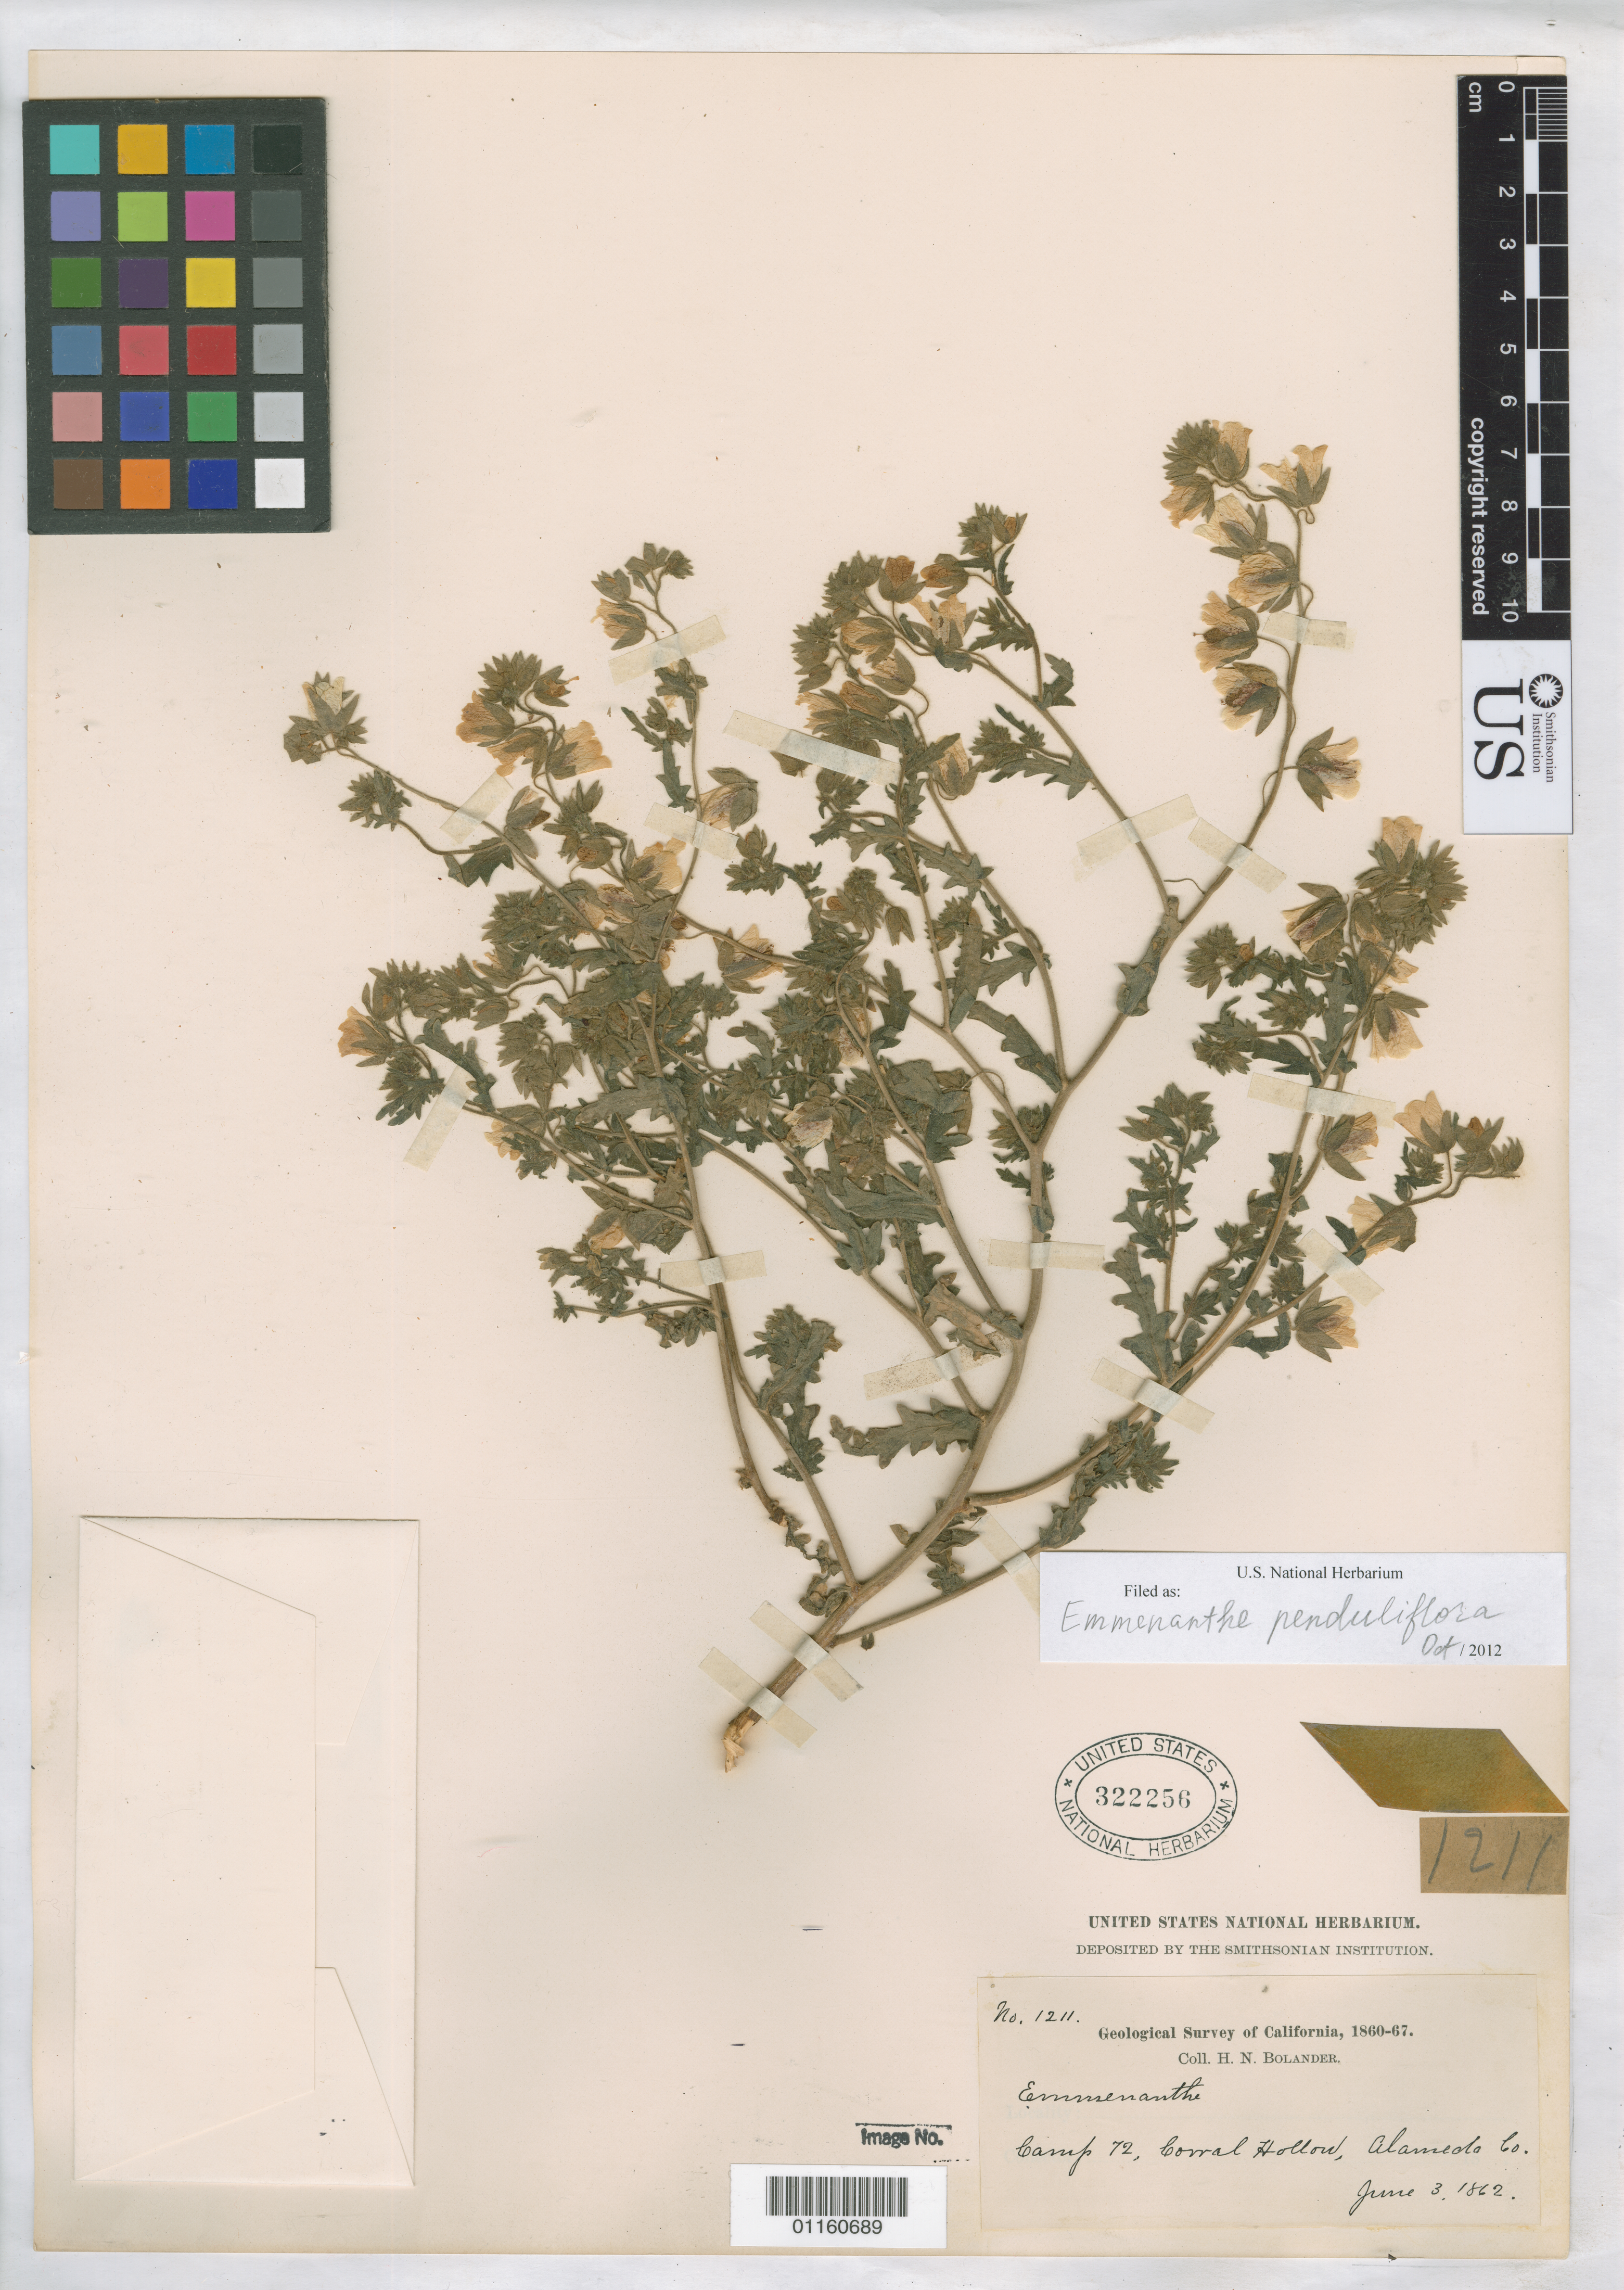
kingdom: Plantae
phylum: Tracheophyta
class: Magnoliopsida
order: Boraginales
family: Hydrophyllaceae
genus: Emmenanthe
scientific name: Emmenanthe penduliflora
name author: Benth.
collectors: H. Bolander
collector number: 1211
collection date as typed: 3 Jun 1862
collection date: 1862-06-03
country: United States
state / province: California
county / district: Alameda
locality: Camp 72, Corall Hollow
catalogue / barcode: US 322256